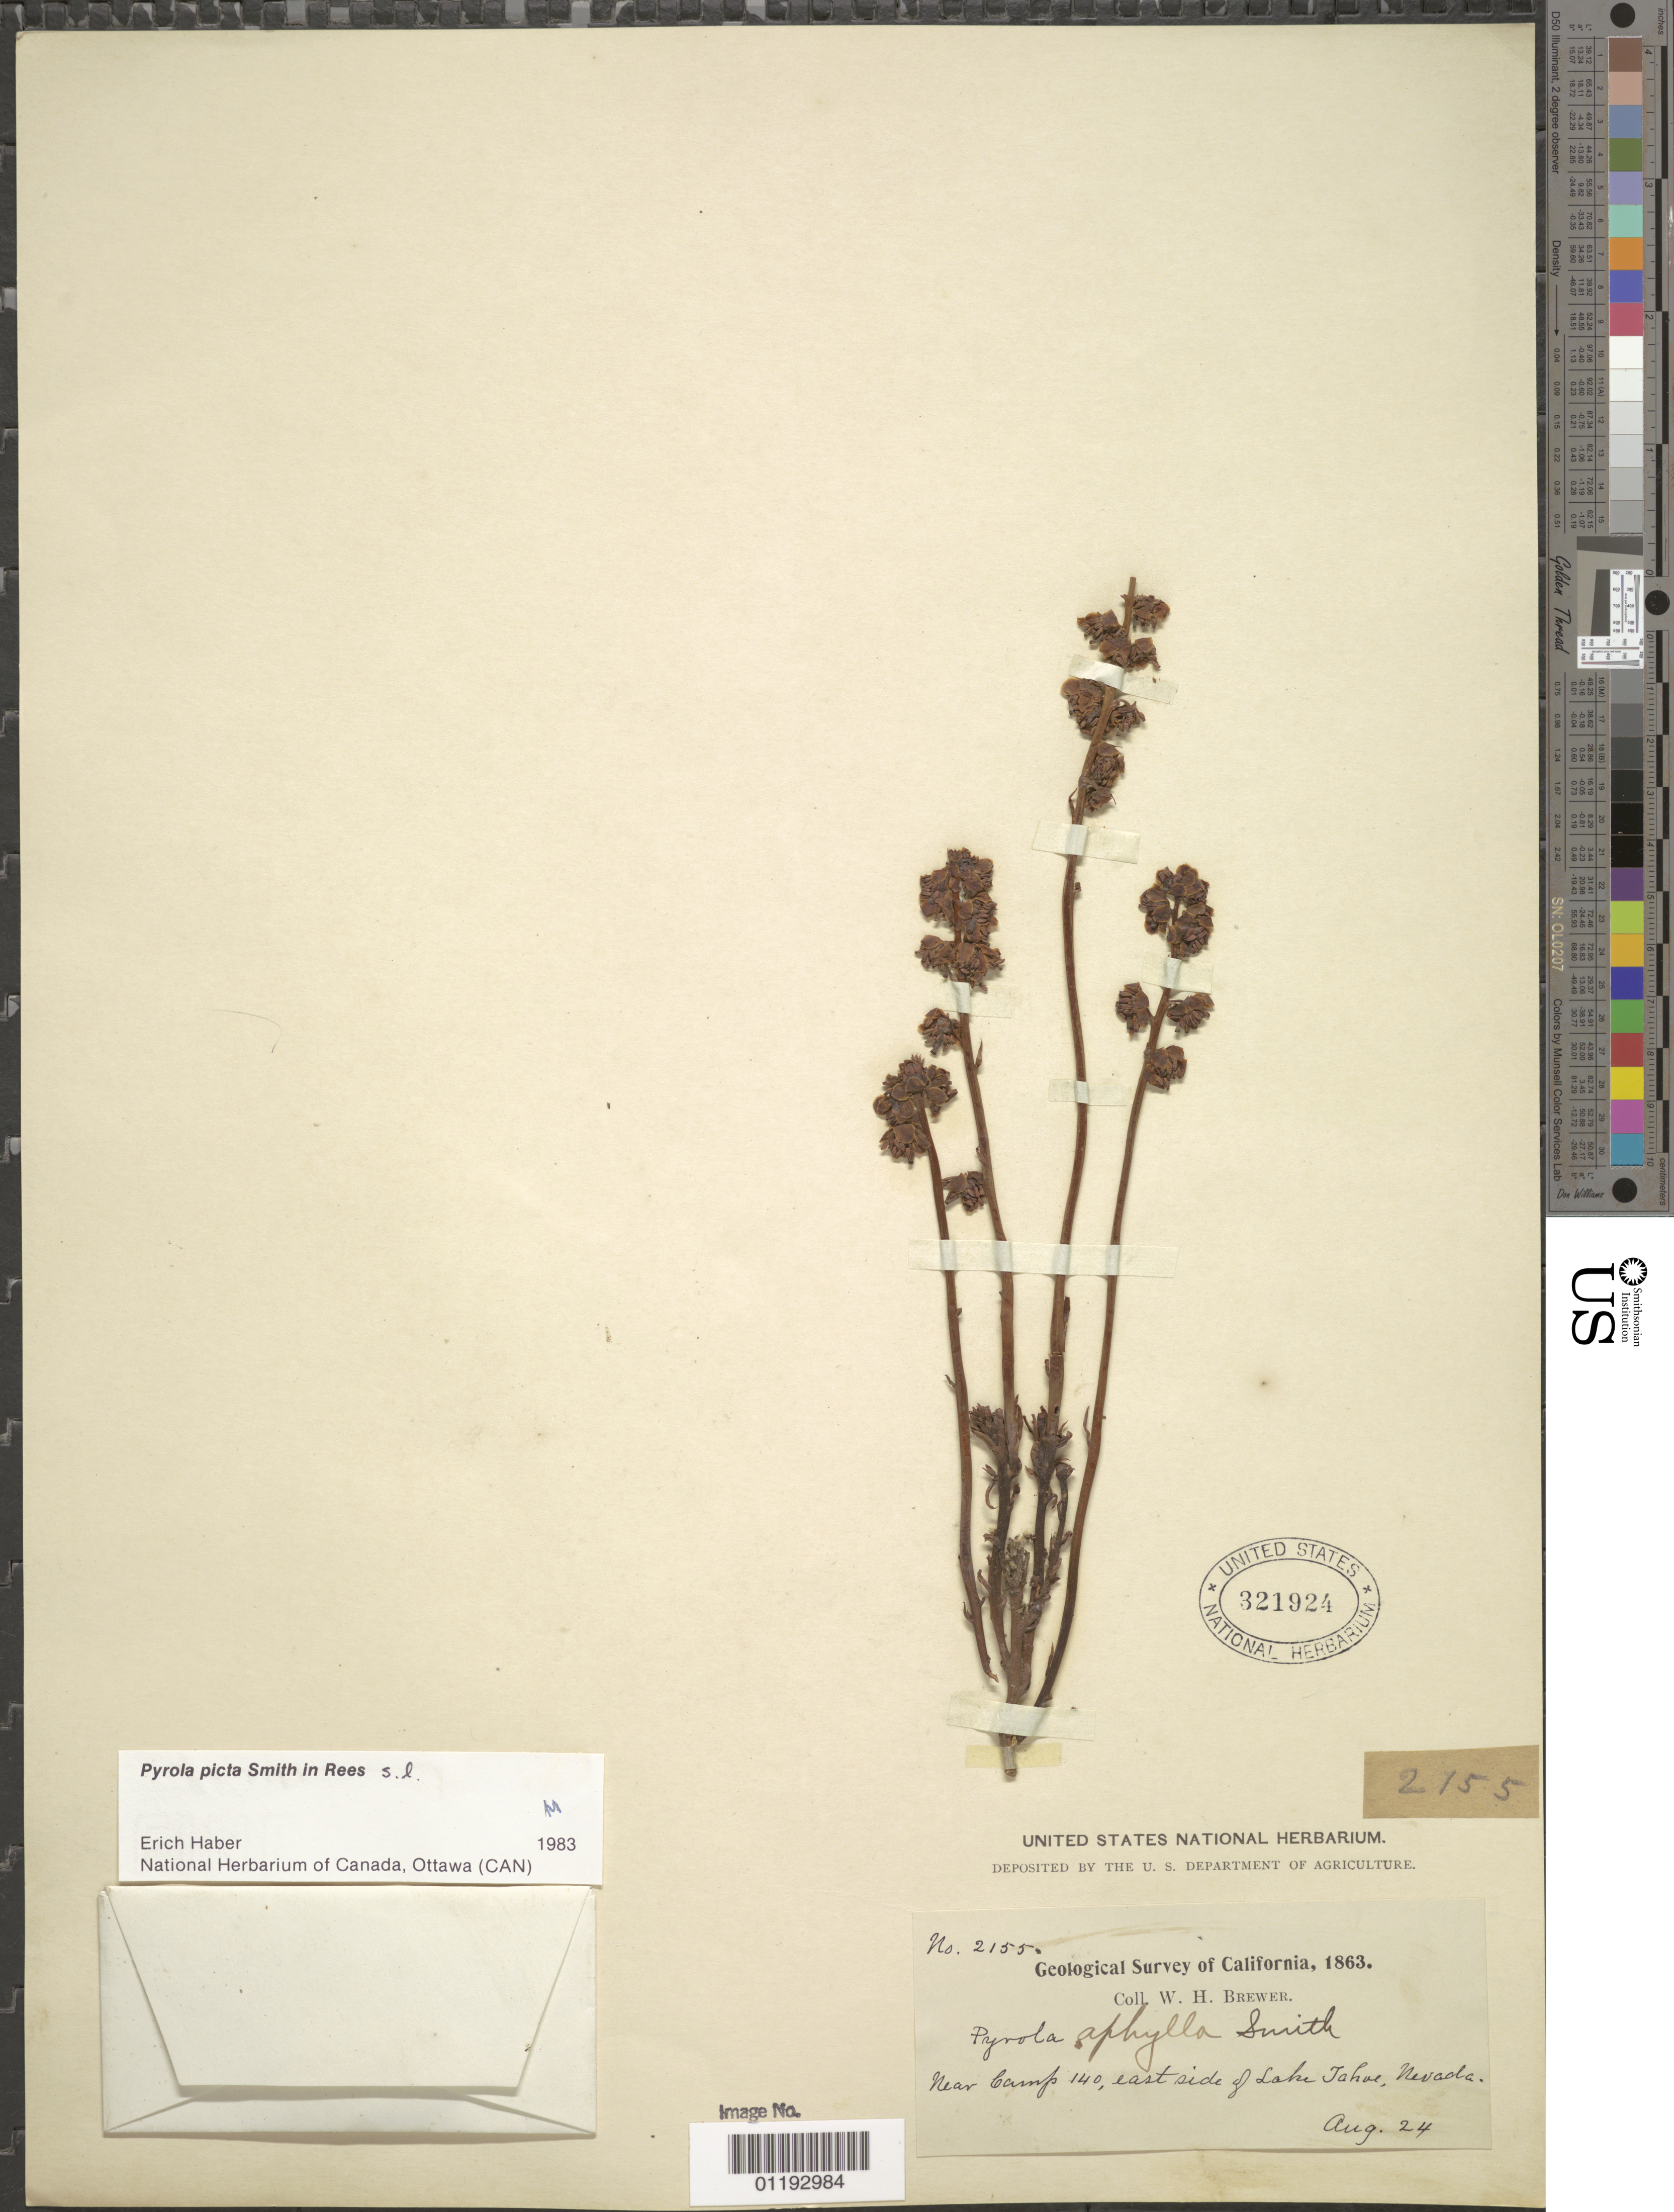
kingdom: Plantae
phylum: Tracheophyta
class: Magnoliopsida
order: Ericales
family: Ericaceae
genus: Pyrola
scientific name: Pyrola picta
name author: Sm. in Rees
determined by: Haber, E.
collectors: W. H. Brewer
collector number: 2155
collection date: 1863-08-24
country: United States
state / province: Nevada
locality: near Camp 140, east side of Lake Tahoe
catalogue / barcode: US 321924